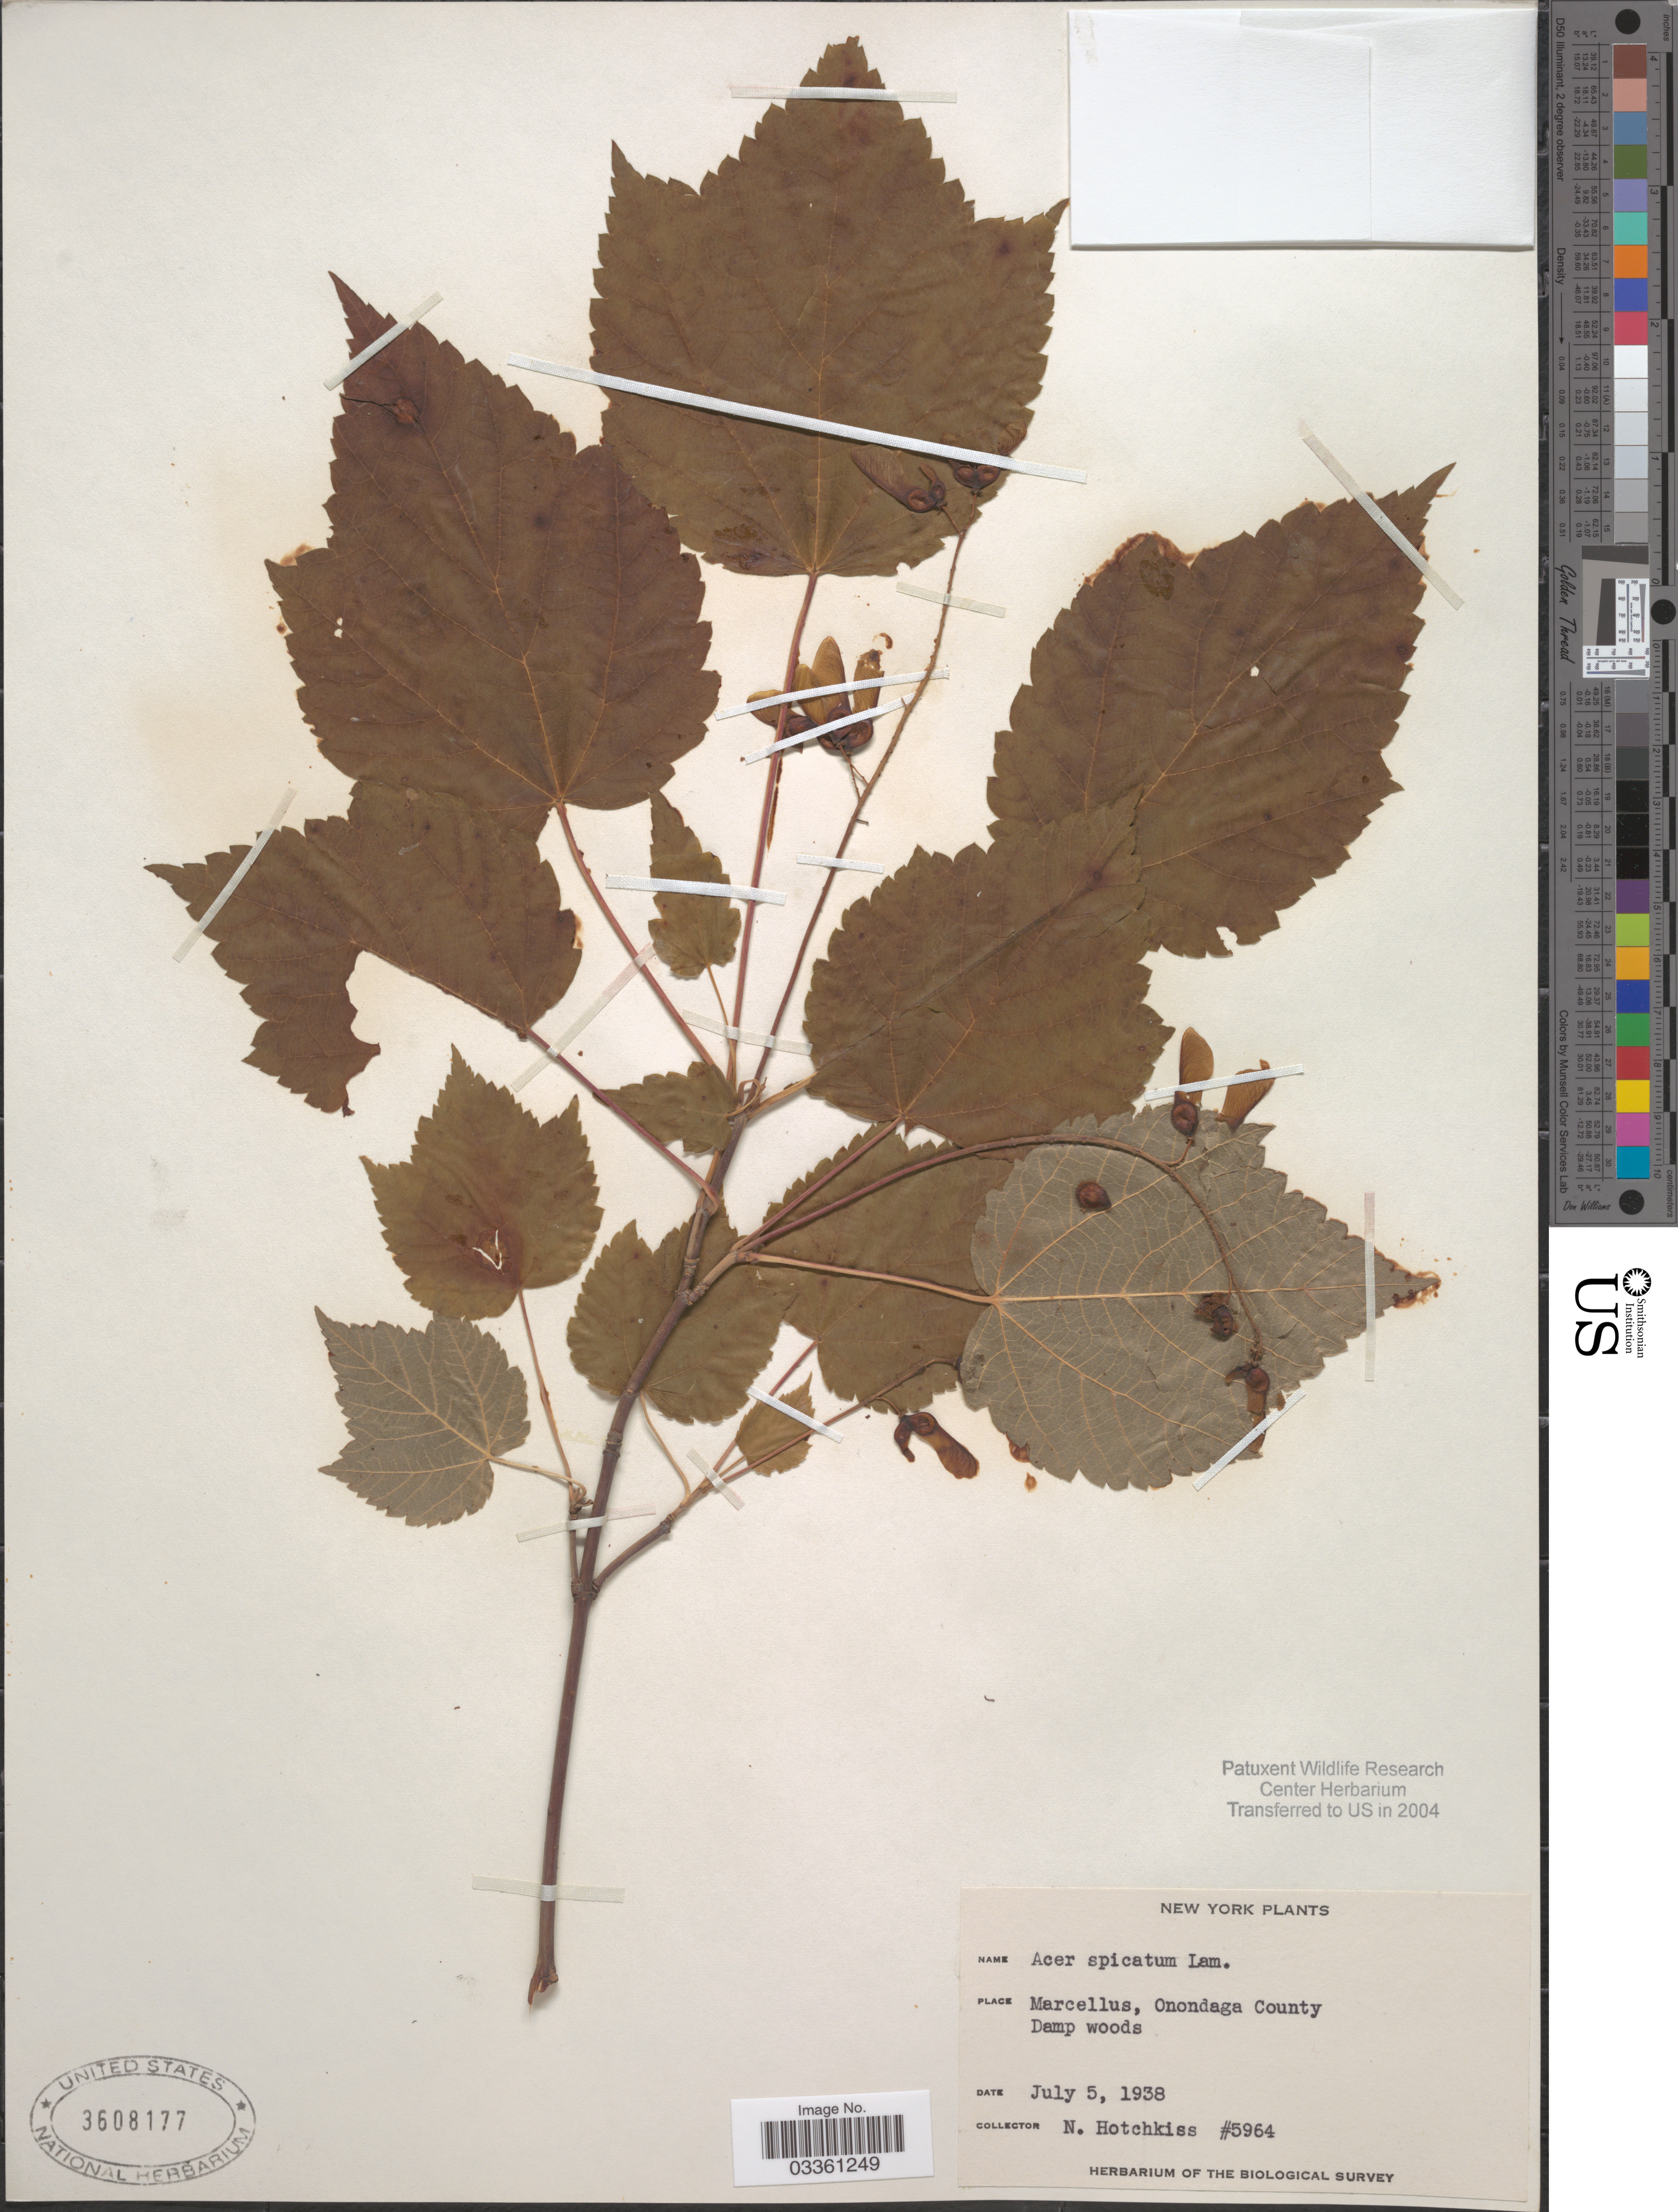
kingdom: Plantae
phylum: Tracheophyta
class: Magnoliopsida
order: Sapindales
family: Sapindaceae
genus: Acer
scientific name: Acer spicatum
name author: Lam.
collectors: N. Hotchkiss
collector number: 5964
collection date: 1938-07-05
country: United States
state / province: New York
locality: Marcellus, Onondaga County.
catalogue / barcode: US 3608177